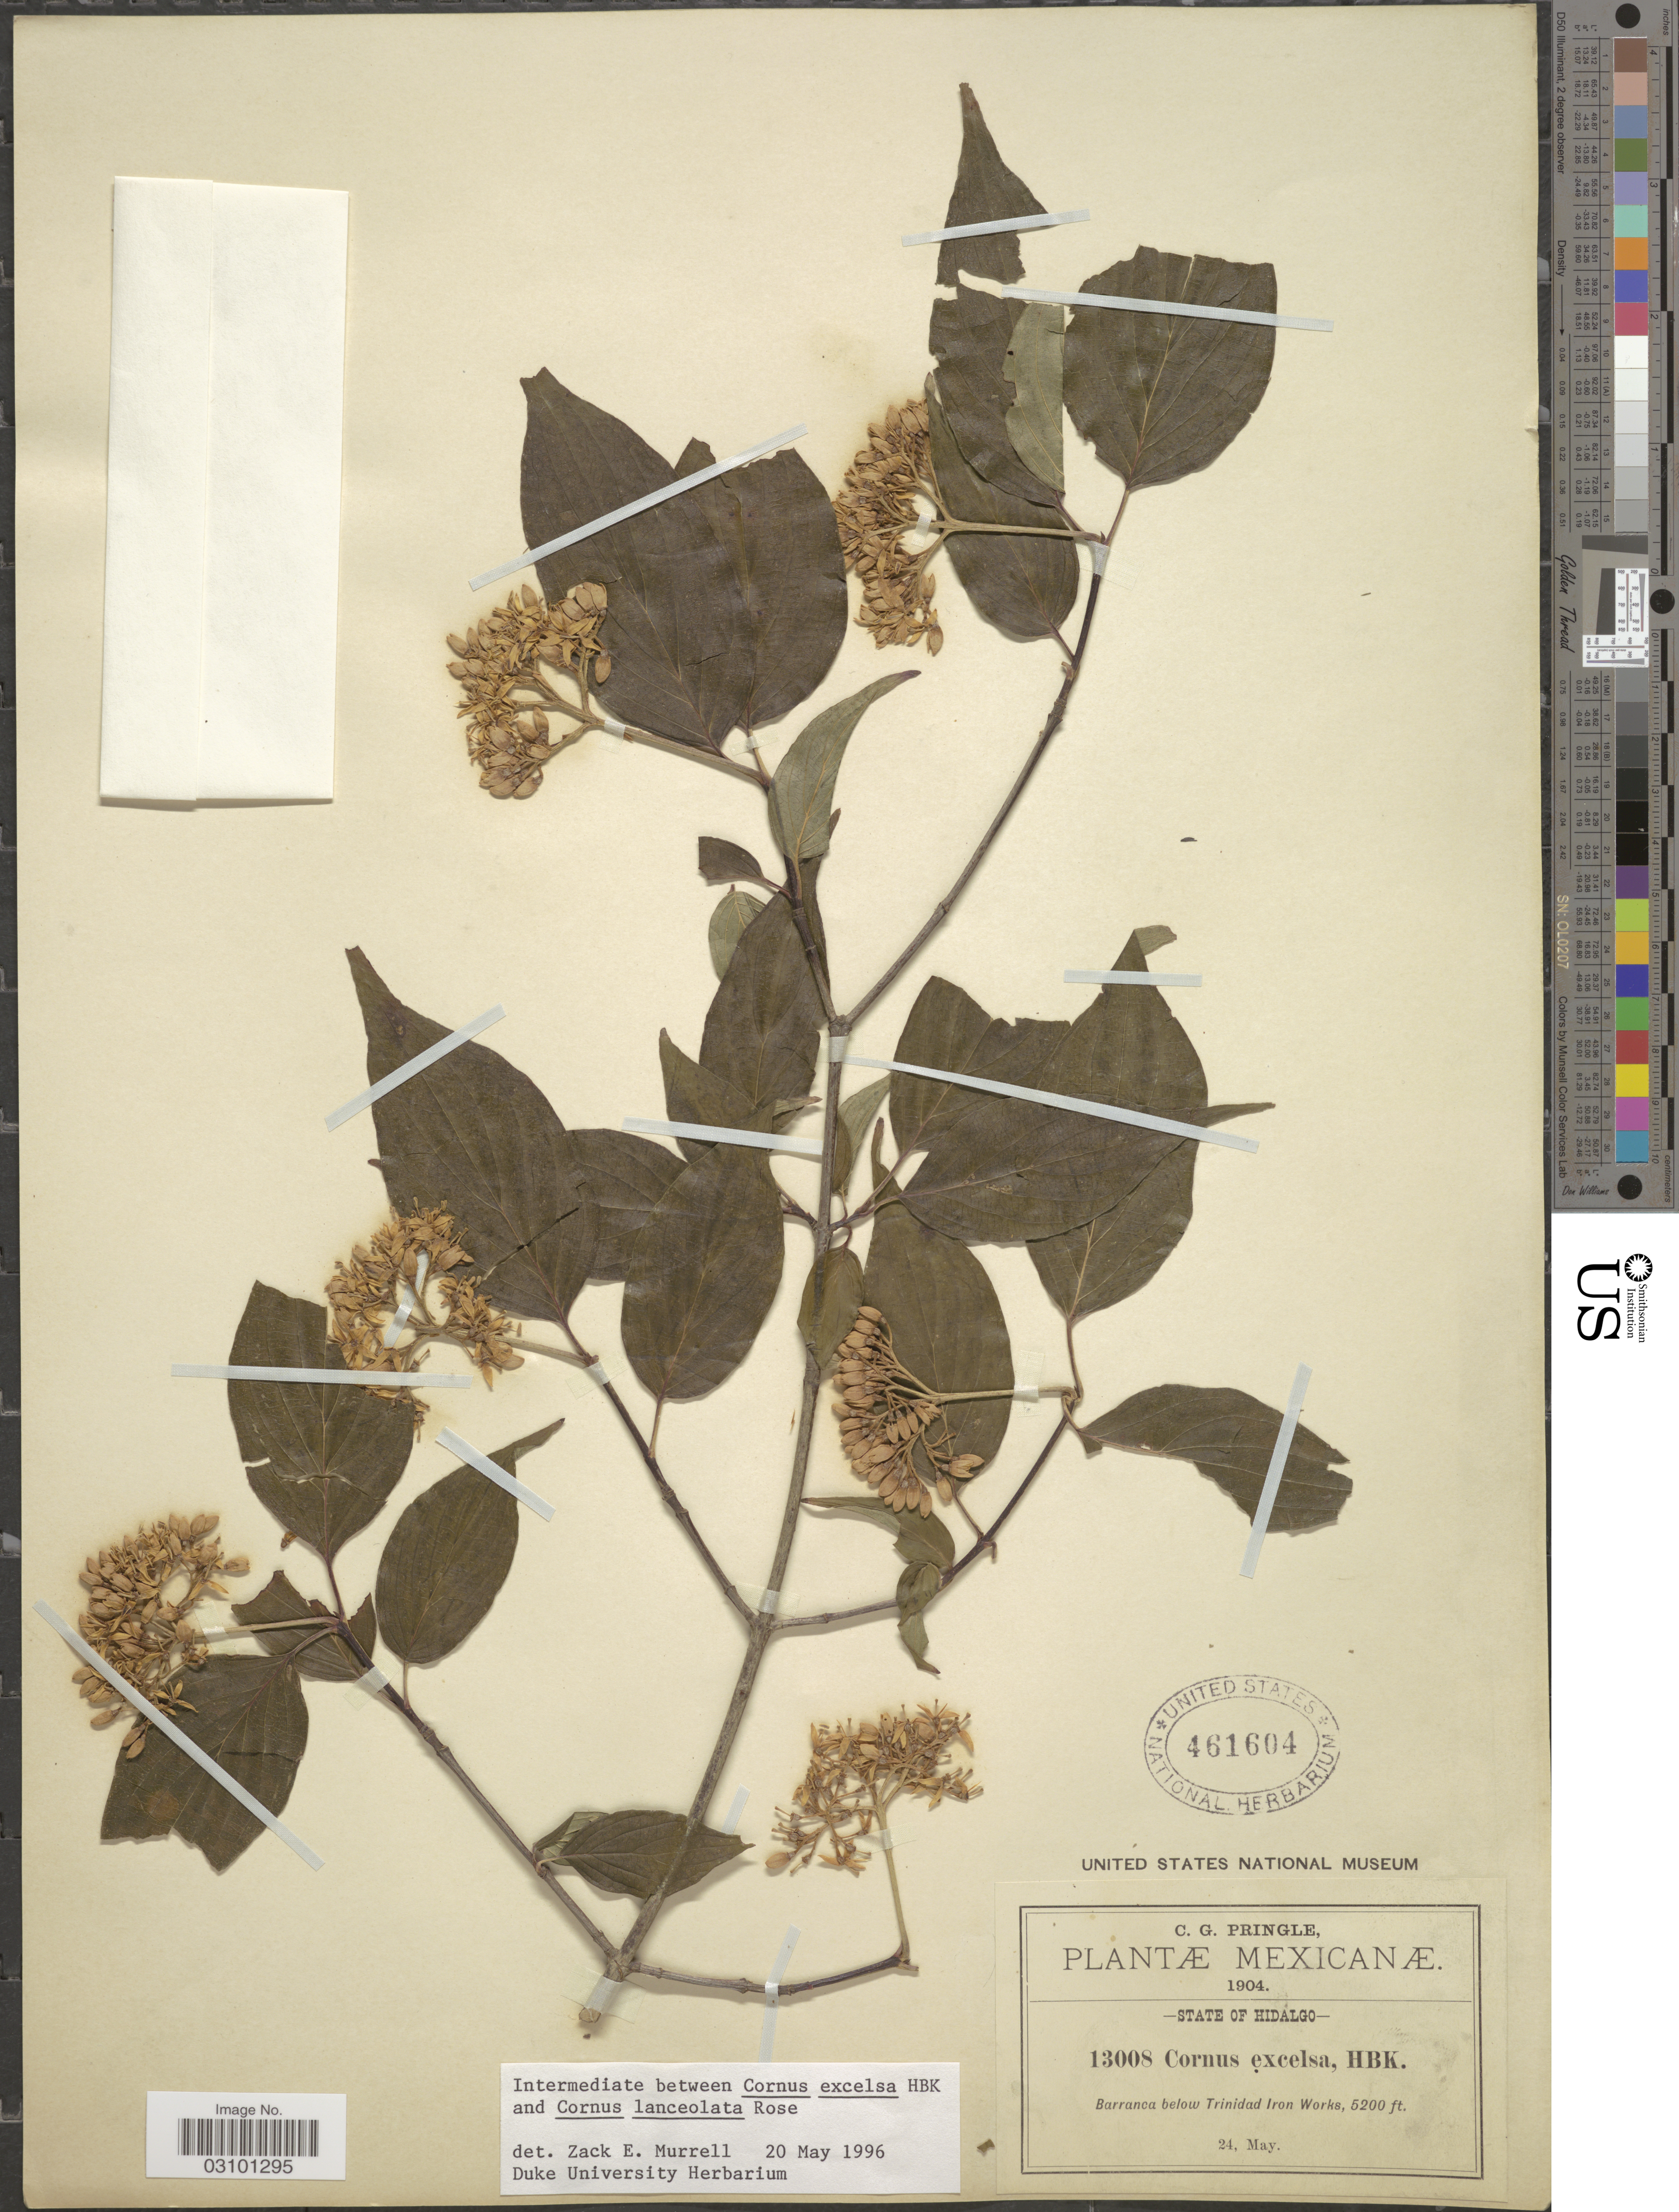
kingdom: Plantae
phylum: Tracheophyta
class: Magnoliopsida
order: Cornales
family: Cornaceae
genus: Cornus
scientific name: Cornus sp.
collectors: C. G. Pringle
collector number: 13008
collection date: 1904-05-24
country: Mexico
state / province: Hidalgo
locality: Barranca below Trinidad Iron Works.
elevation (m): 1585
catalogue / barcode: US 461604